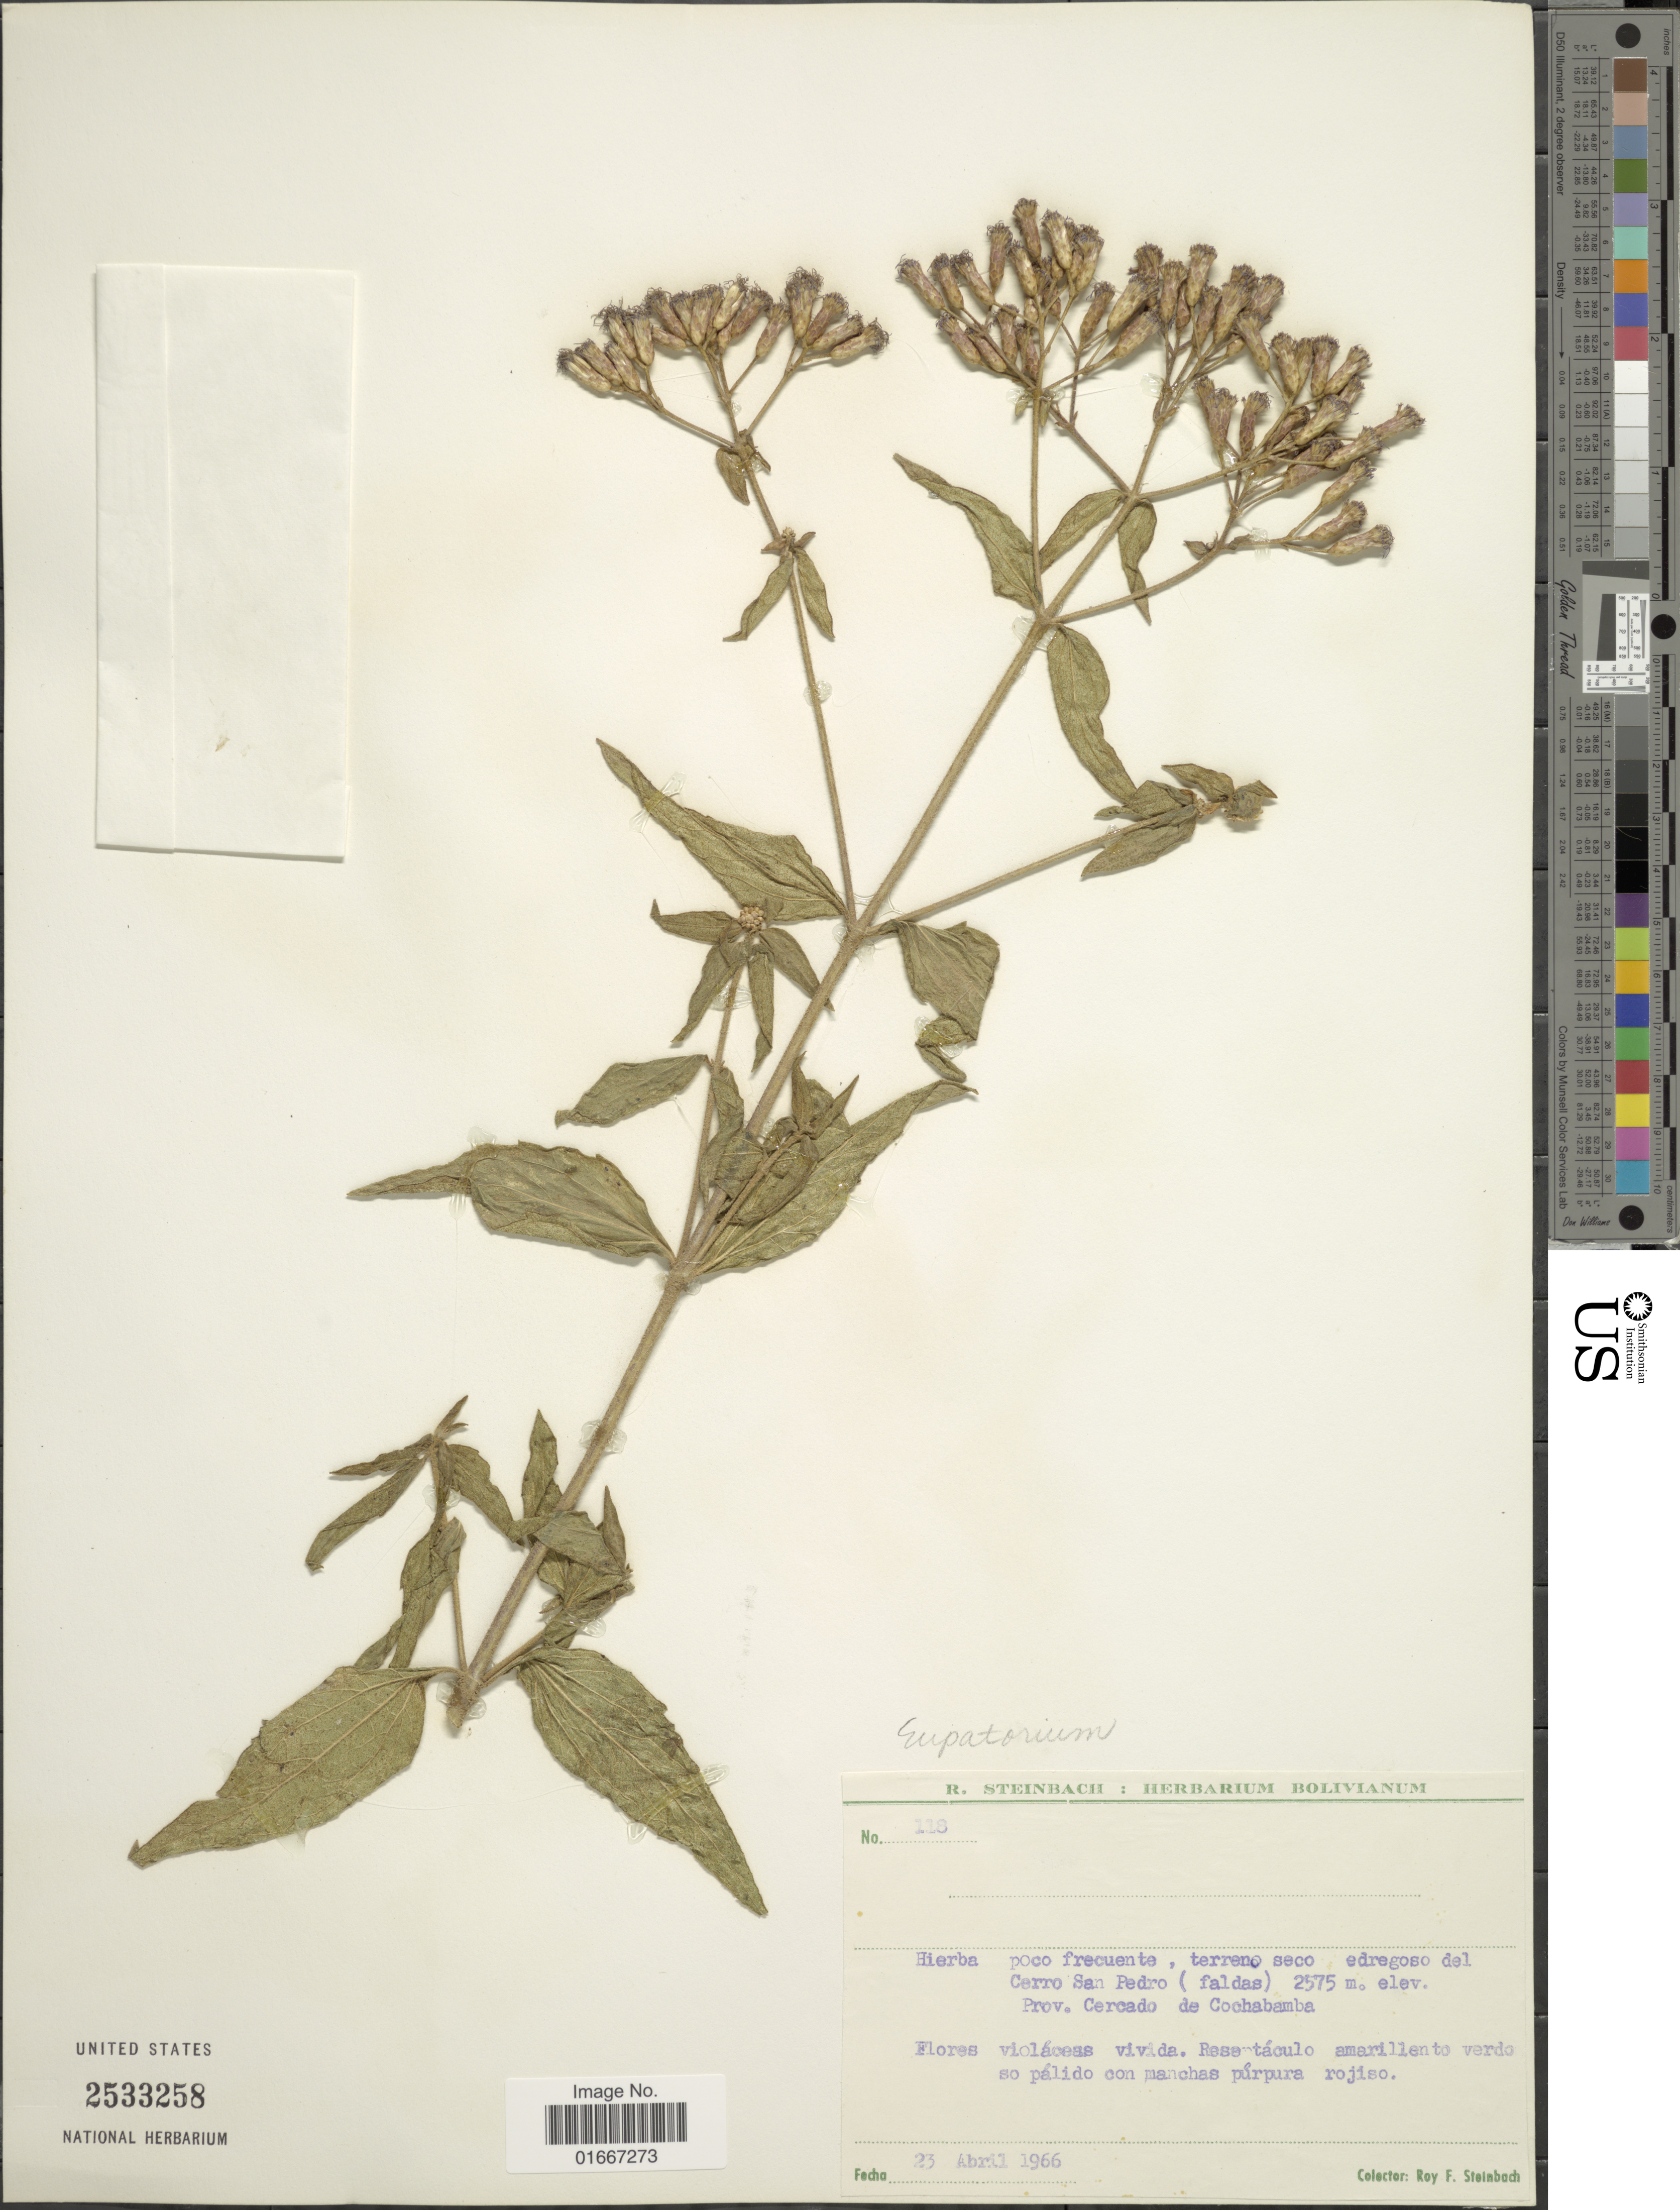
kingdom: Plantae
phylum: Tracheophyta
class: Magnoliopsida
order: Asterales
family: Asteraceae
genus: Chromolaena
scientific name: Chromolaena connivens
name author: (Rusby) R.M. King & H. Rob.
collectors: R. F. Steinbach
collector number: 116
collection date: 1966-04-23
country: Bolivia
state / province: Cochabamba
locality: Hierba poco frecuente, terreno seco edregoso del Cerro San Pedro (faldas)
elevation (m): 2575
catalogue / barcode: US 2533258